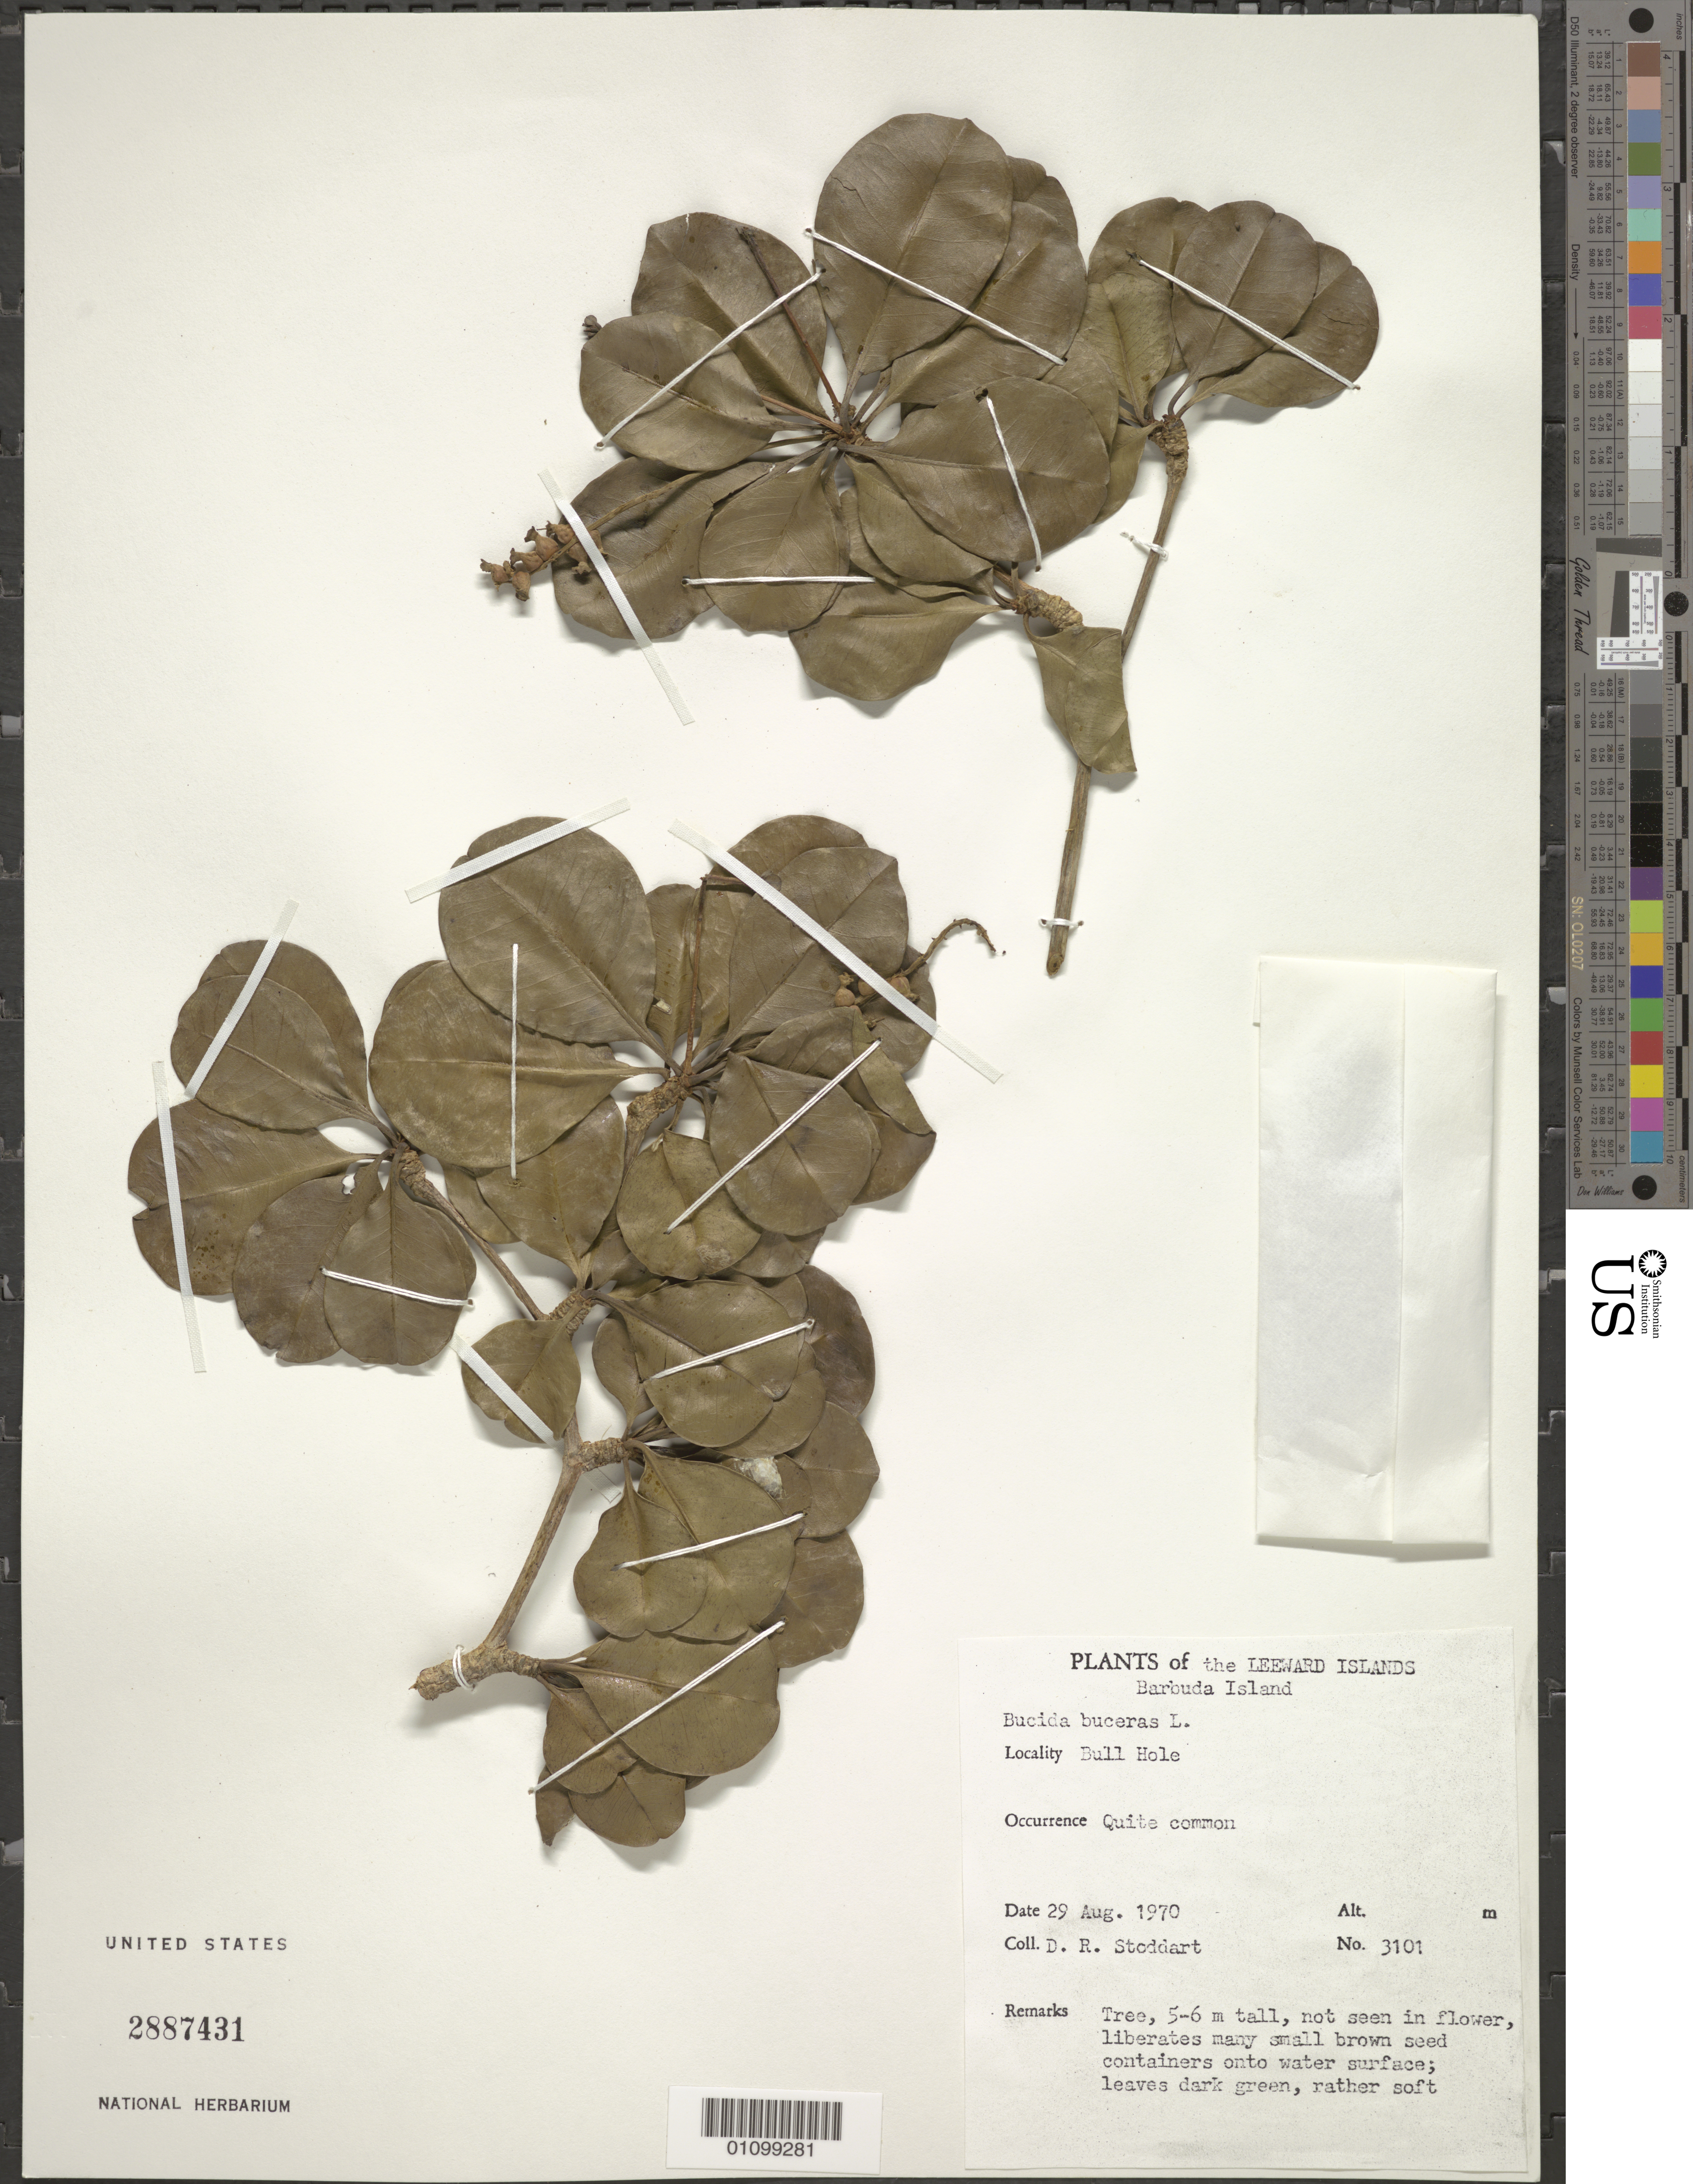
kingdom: Plantae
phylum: Tracheophyta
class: Magnoliopsida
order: Myrtales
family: Combretaceae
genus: Terminalia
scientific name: Terminalia buceras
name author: (L.) C. Wright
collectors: D. R. Stoddart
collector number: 3101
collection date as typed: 29 Aug 1970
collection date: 1970-08-29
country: Antigua and Barbuda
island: Barbuda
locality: Bull Hole.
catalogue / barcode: US 2887431